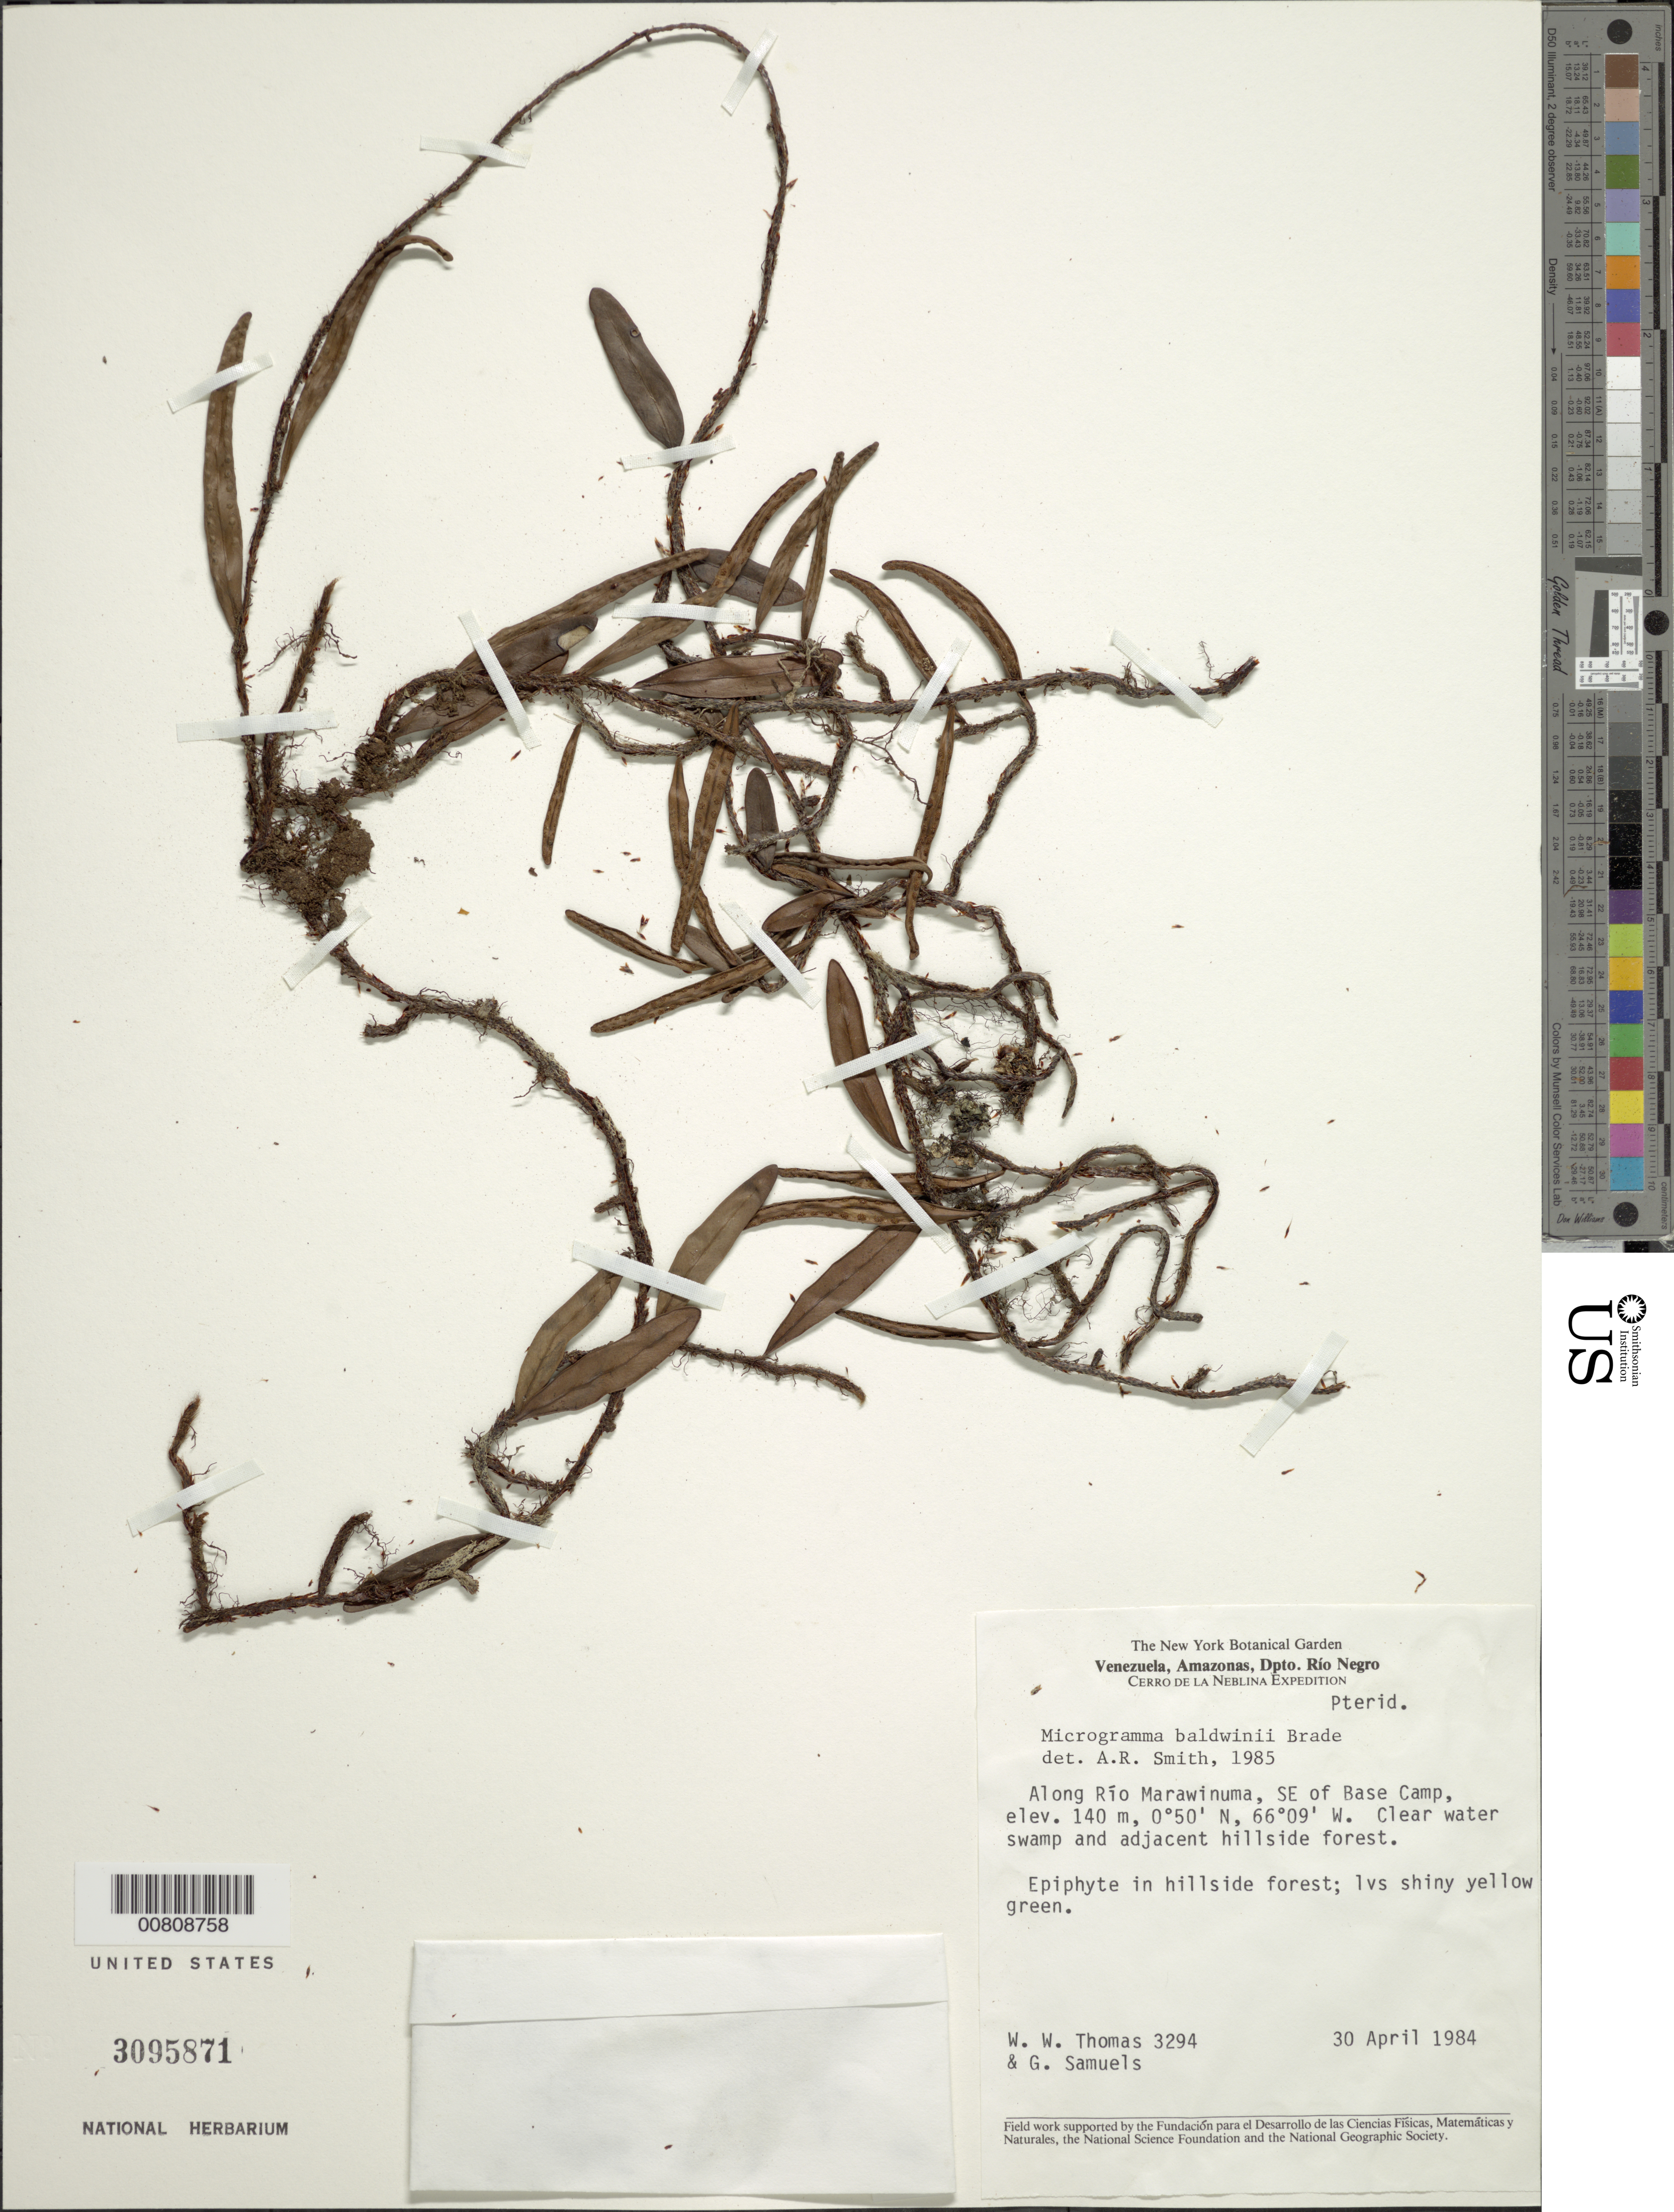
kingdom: Plantae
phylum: Tracheophyta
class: Polypodiopsida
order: Polypodiales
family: Polypodiaceae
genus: Microgramma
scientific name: Microgramma baldwinii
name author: Brade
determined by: Smith, Alan R., (UC)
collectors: W. W. Thomas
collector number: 3294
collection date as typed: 30-Apr-84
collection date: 1984-04-30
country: Venezuela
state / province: Amazonas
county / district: Río Negro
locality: Cerro de La Neblina, along Río Marawinuma, SE of base camp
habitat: Hillside forest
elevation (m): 140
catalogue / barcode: US 3095871